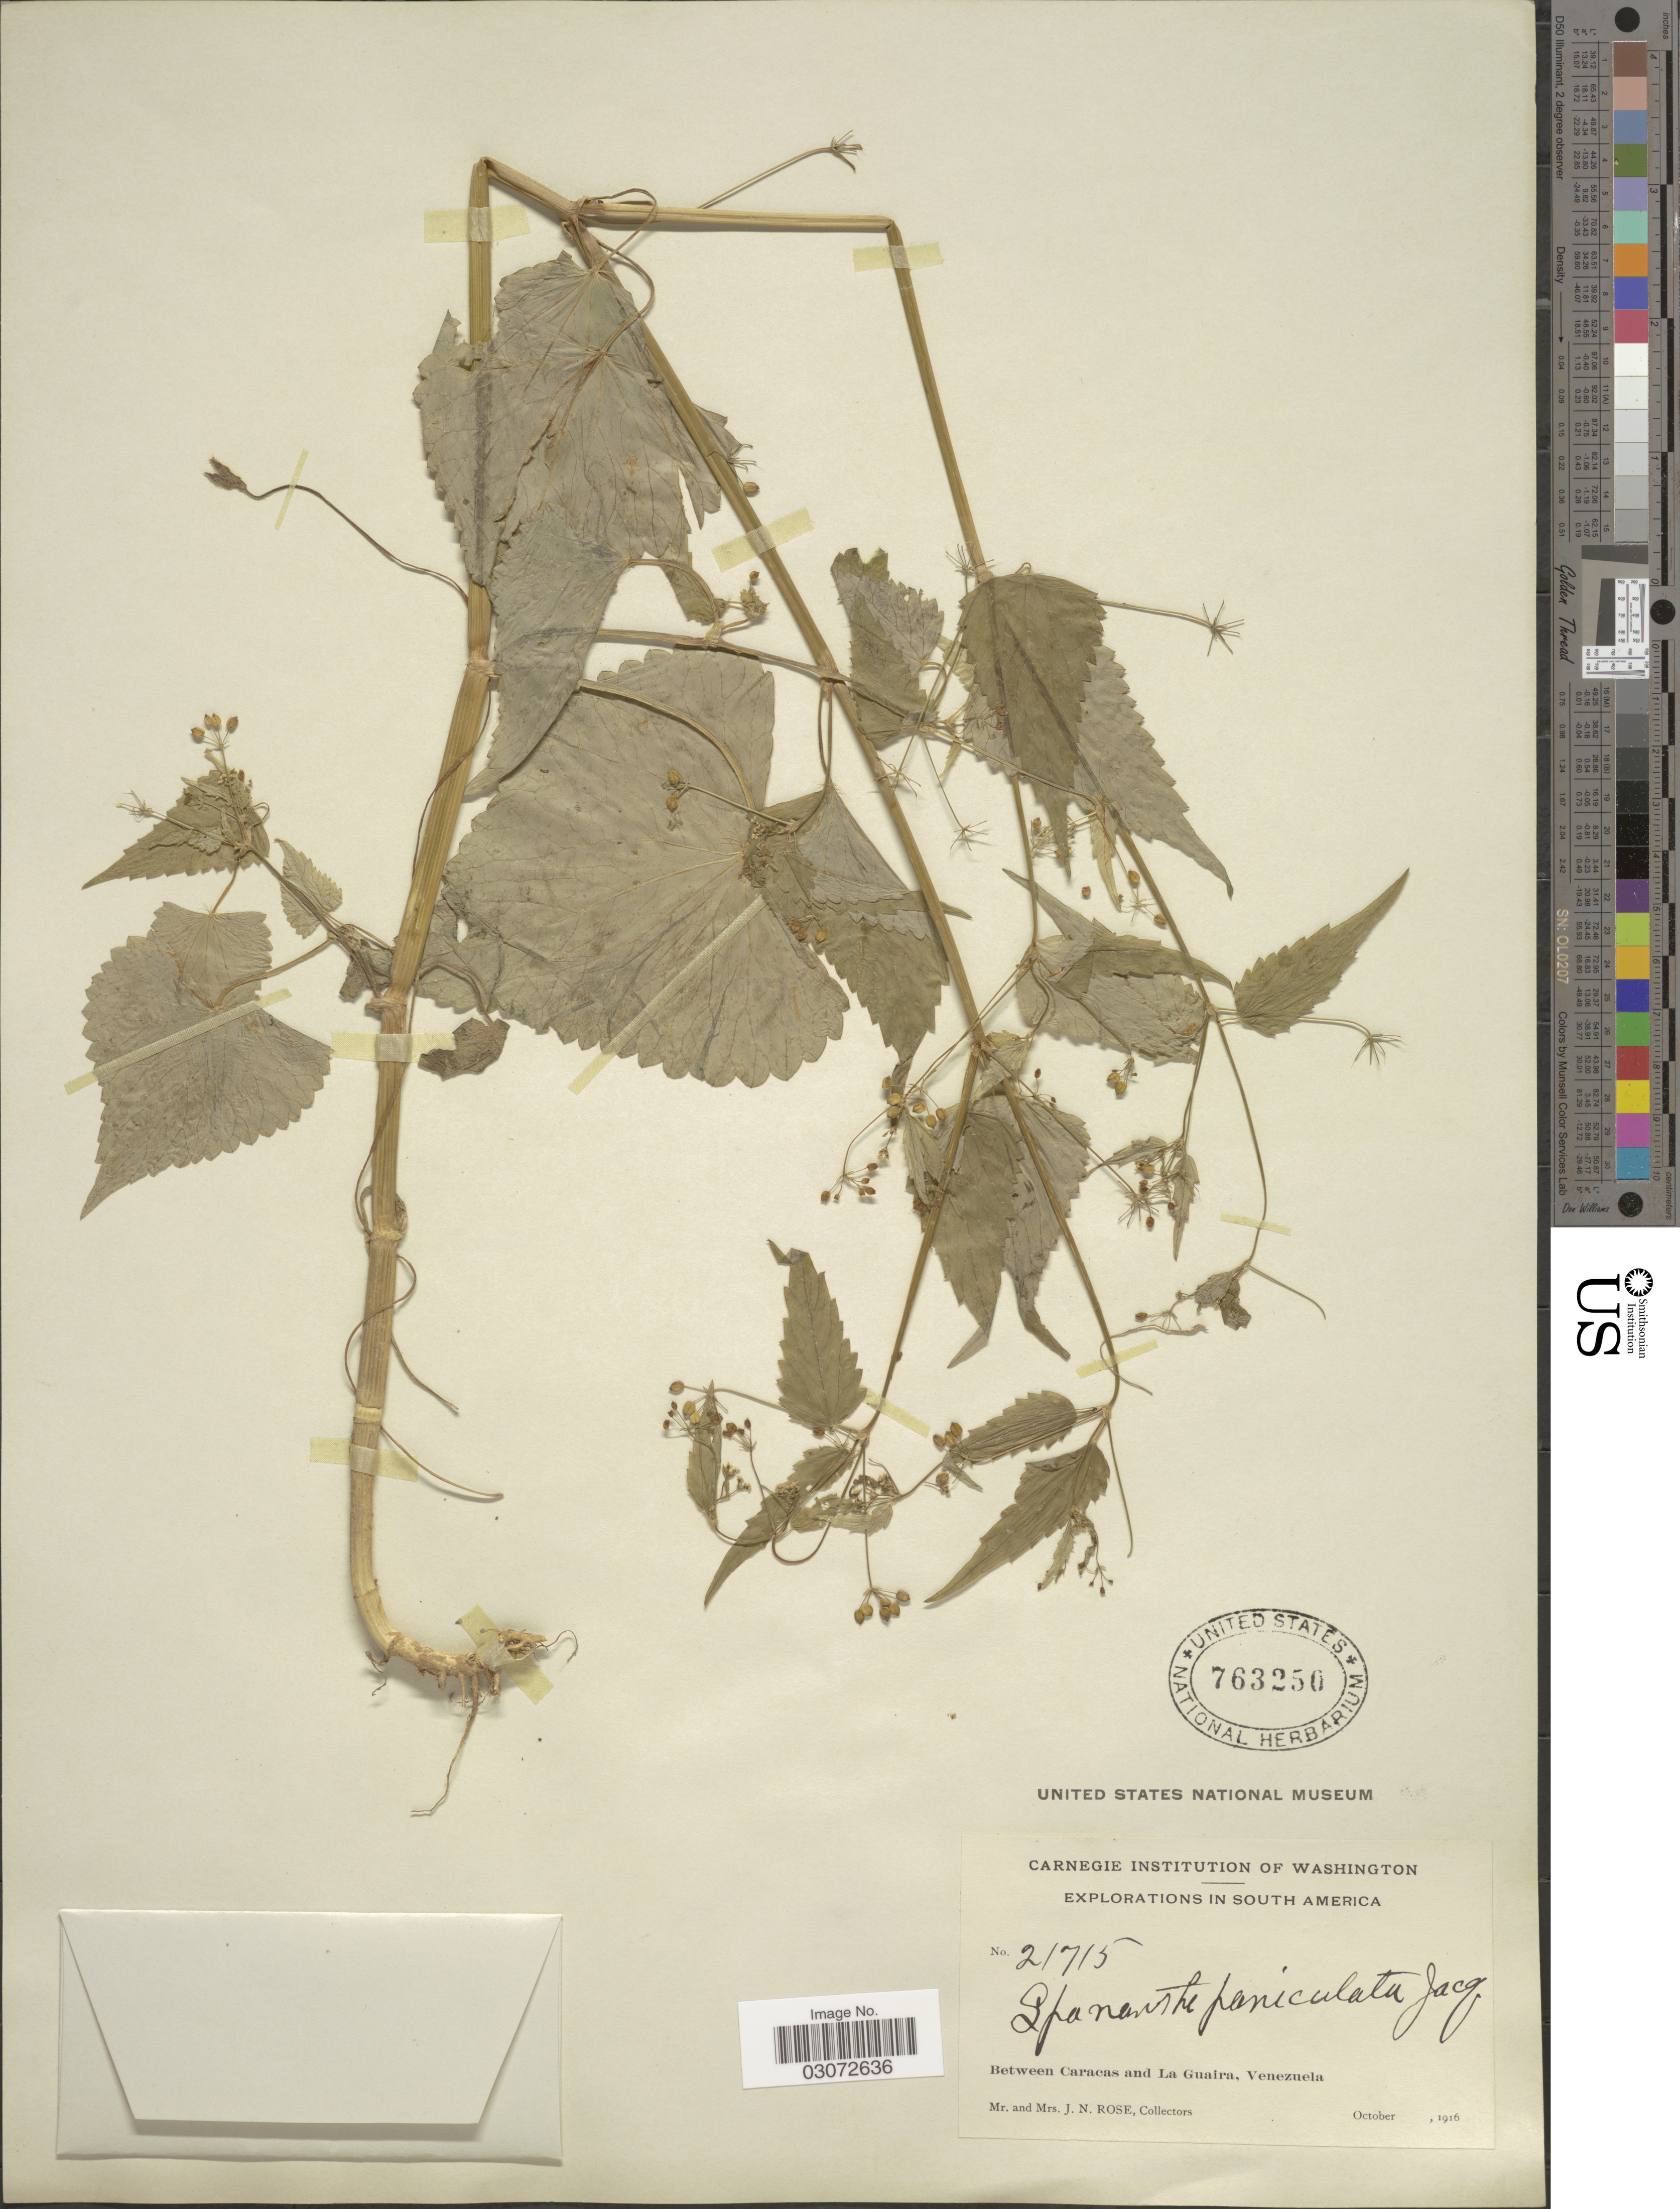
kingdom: Plantae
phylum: Tracheophyta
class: Magnoliopsida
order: Apiales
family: Apiaceae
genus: Spananthe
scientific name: Spananthe paniculata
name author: Jacq.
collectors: J. N. Rose & L. B. Rose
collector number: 21715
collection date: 1916-10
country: Venezuela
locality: Between Caracas and La Guaira.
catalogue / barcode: US 763250